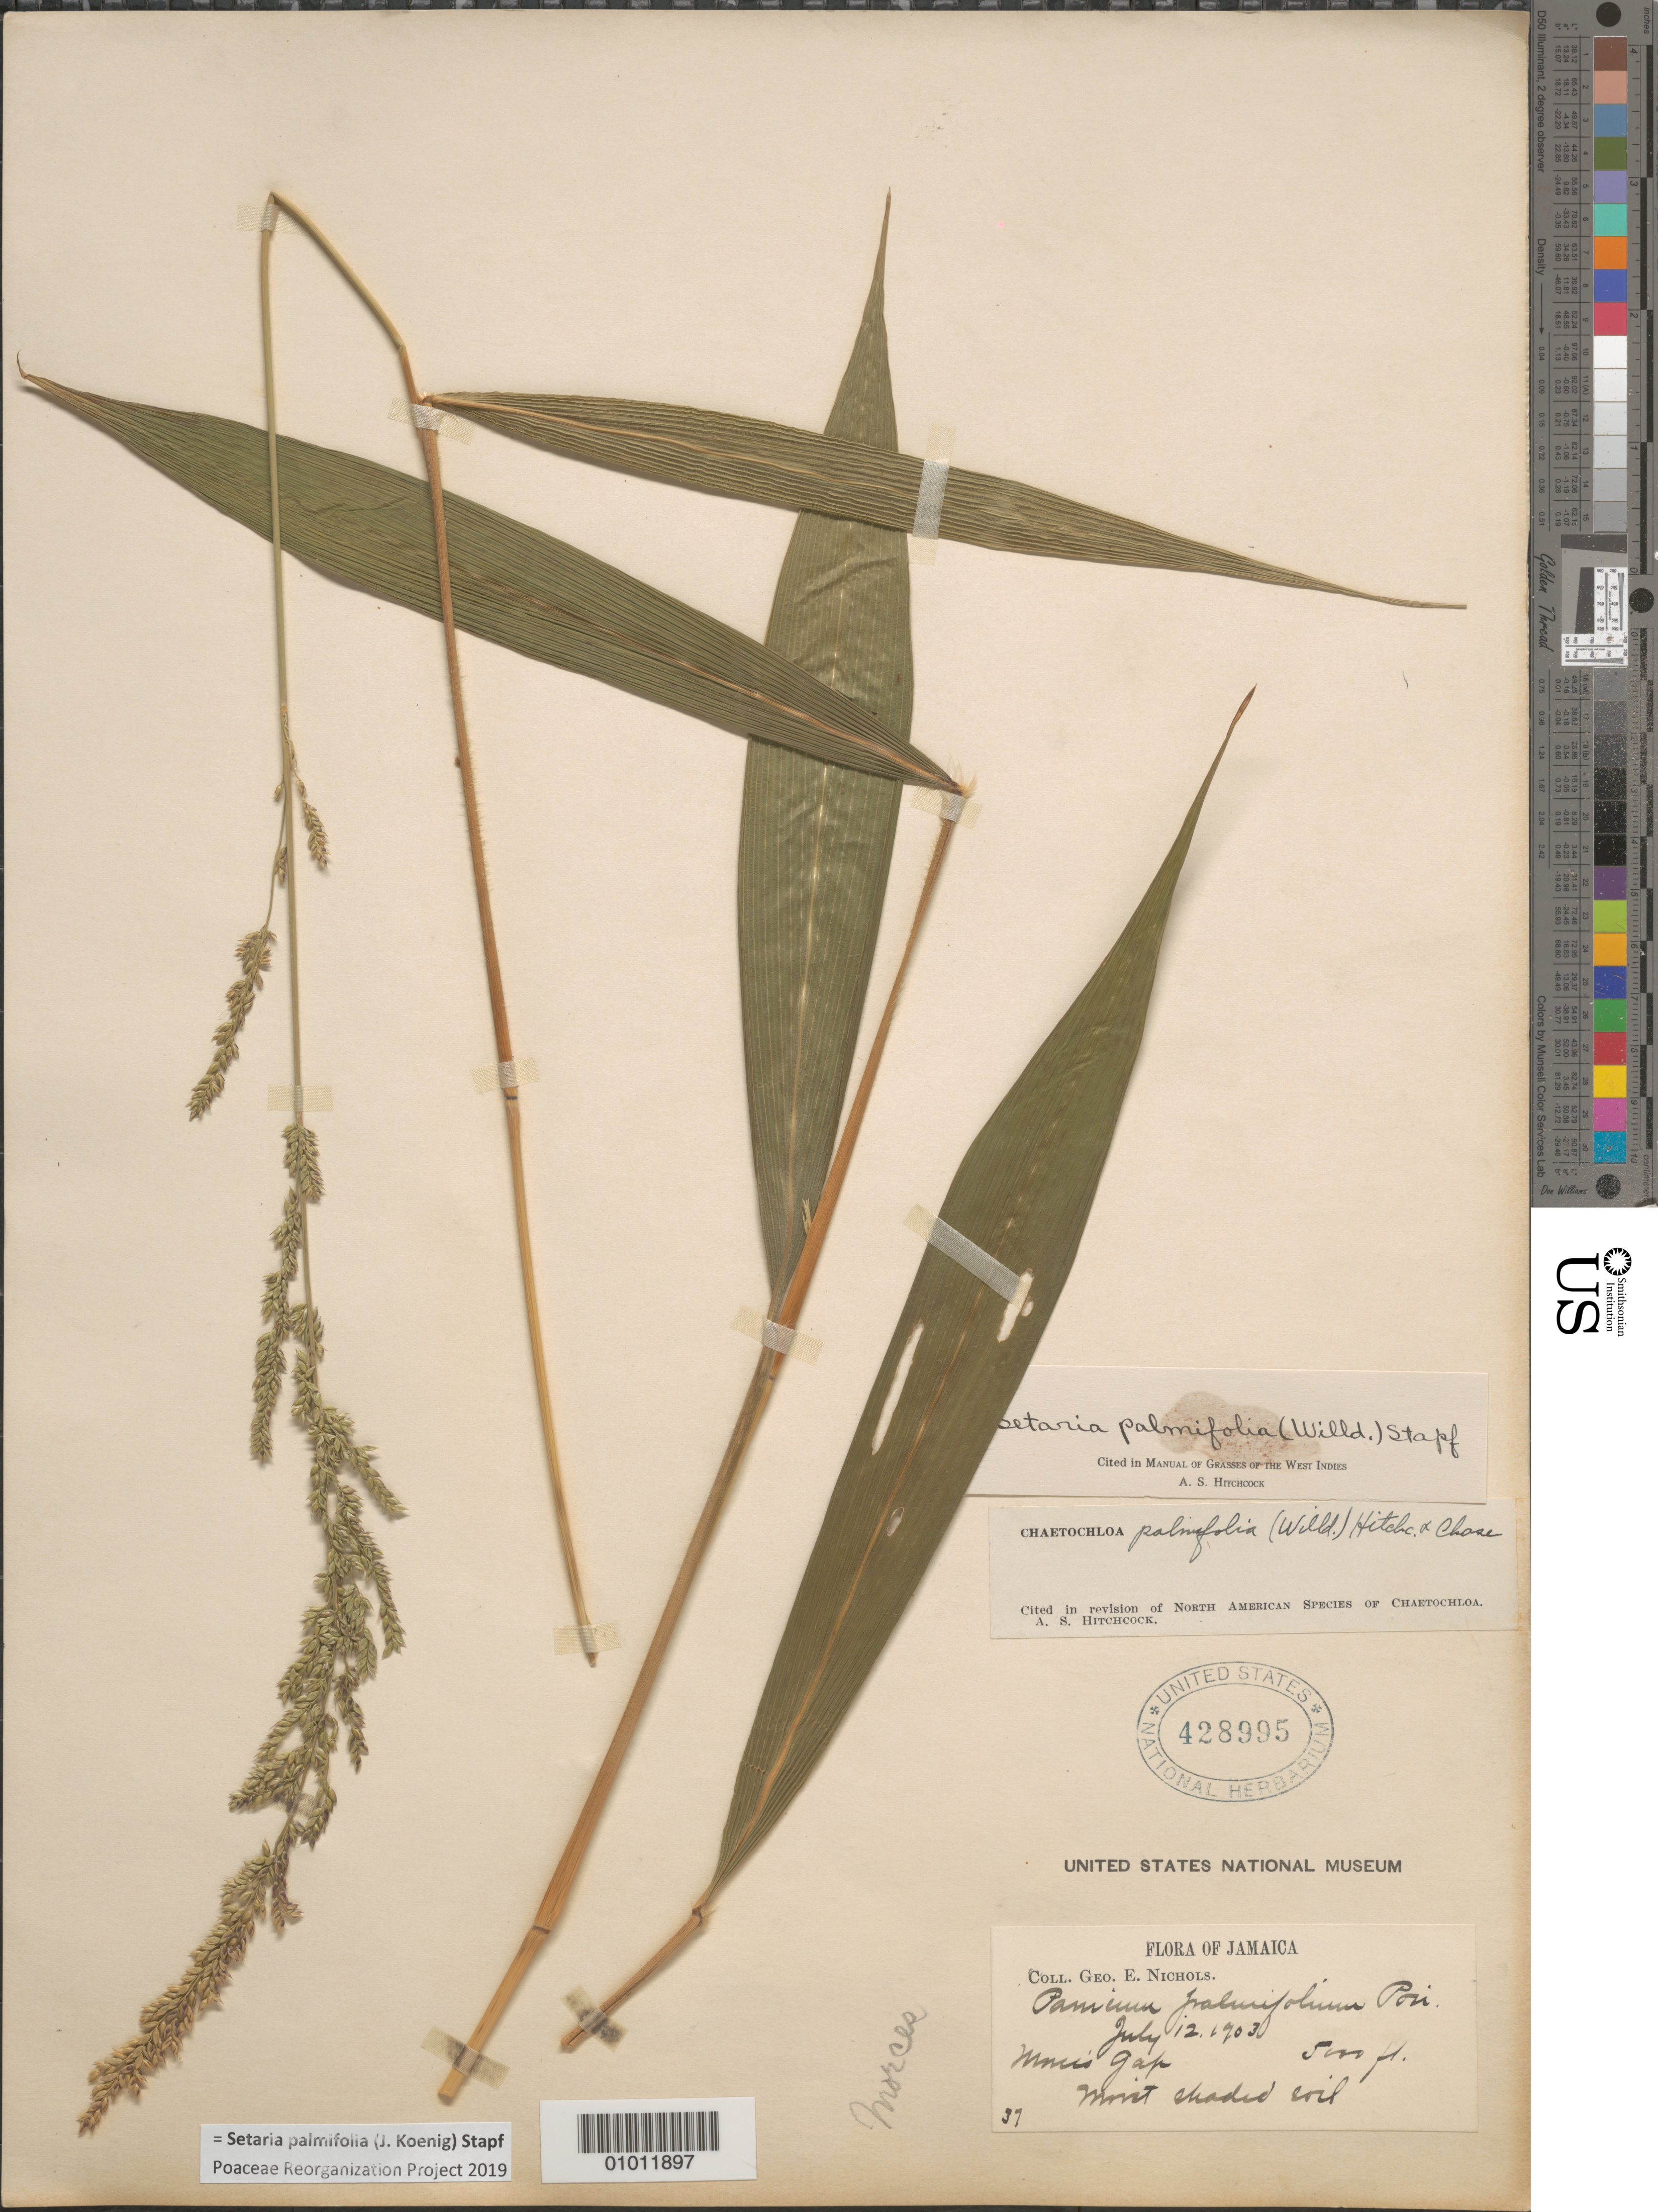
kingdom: Plantae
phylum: Tracheophyta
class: Liliopsida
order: Poales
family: Poaceae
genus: Setaria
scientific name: Setaria palmifolia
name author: (J. Koenig) Stapf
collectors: G. E. Nichols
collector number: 37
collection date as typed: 12 Jul 1903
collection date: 1903-07-12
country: Jamaica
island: Jamaica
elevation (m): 1524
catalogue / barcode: US 428995